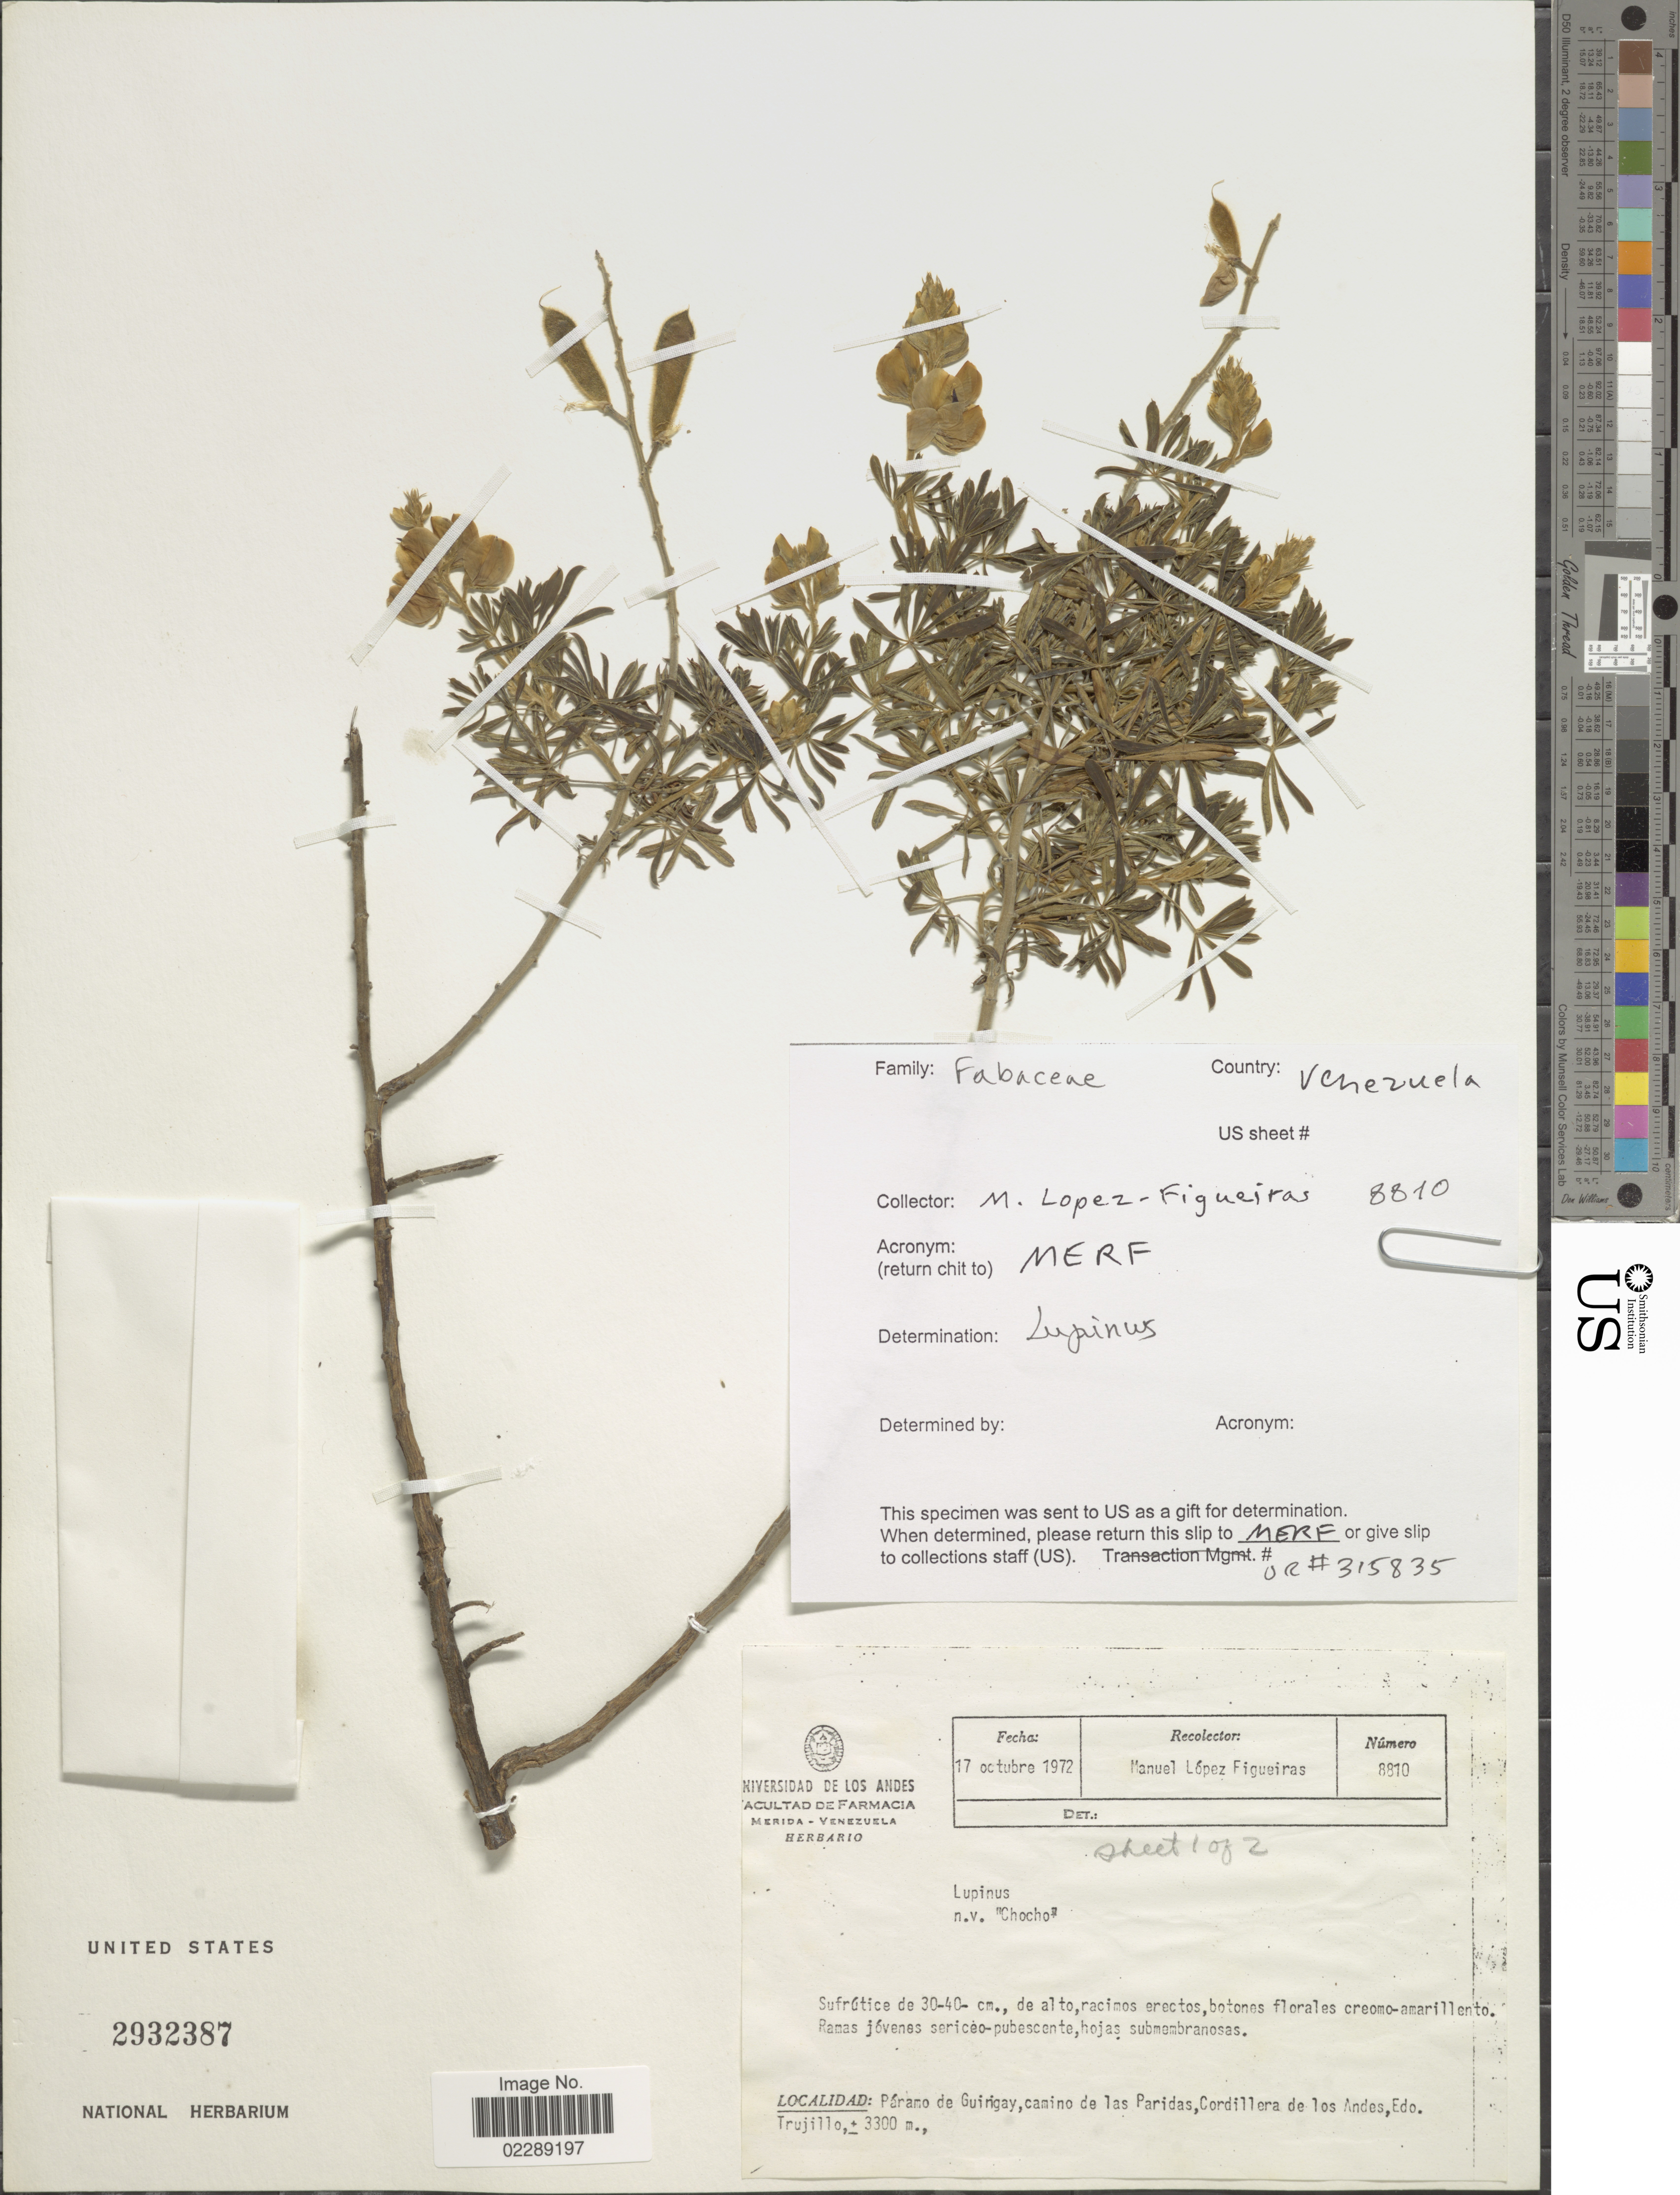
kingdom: Plantae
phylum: Tracheophyta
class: Magnoliopsida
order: Fabales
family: Fabaceae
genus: Lupinus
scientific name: Lupinus sp.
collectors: M. López Figueiras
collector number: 8810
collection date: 1972-10-17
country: Venezuela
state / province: Trujillo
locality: Páramo de Guingay, camino de las Paridas, Cordillera de los Andes, Edo. Trujillo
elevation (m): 3300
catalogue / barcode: US 2932387